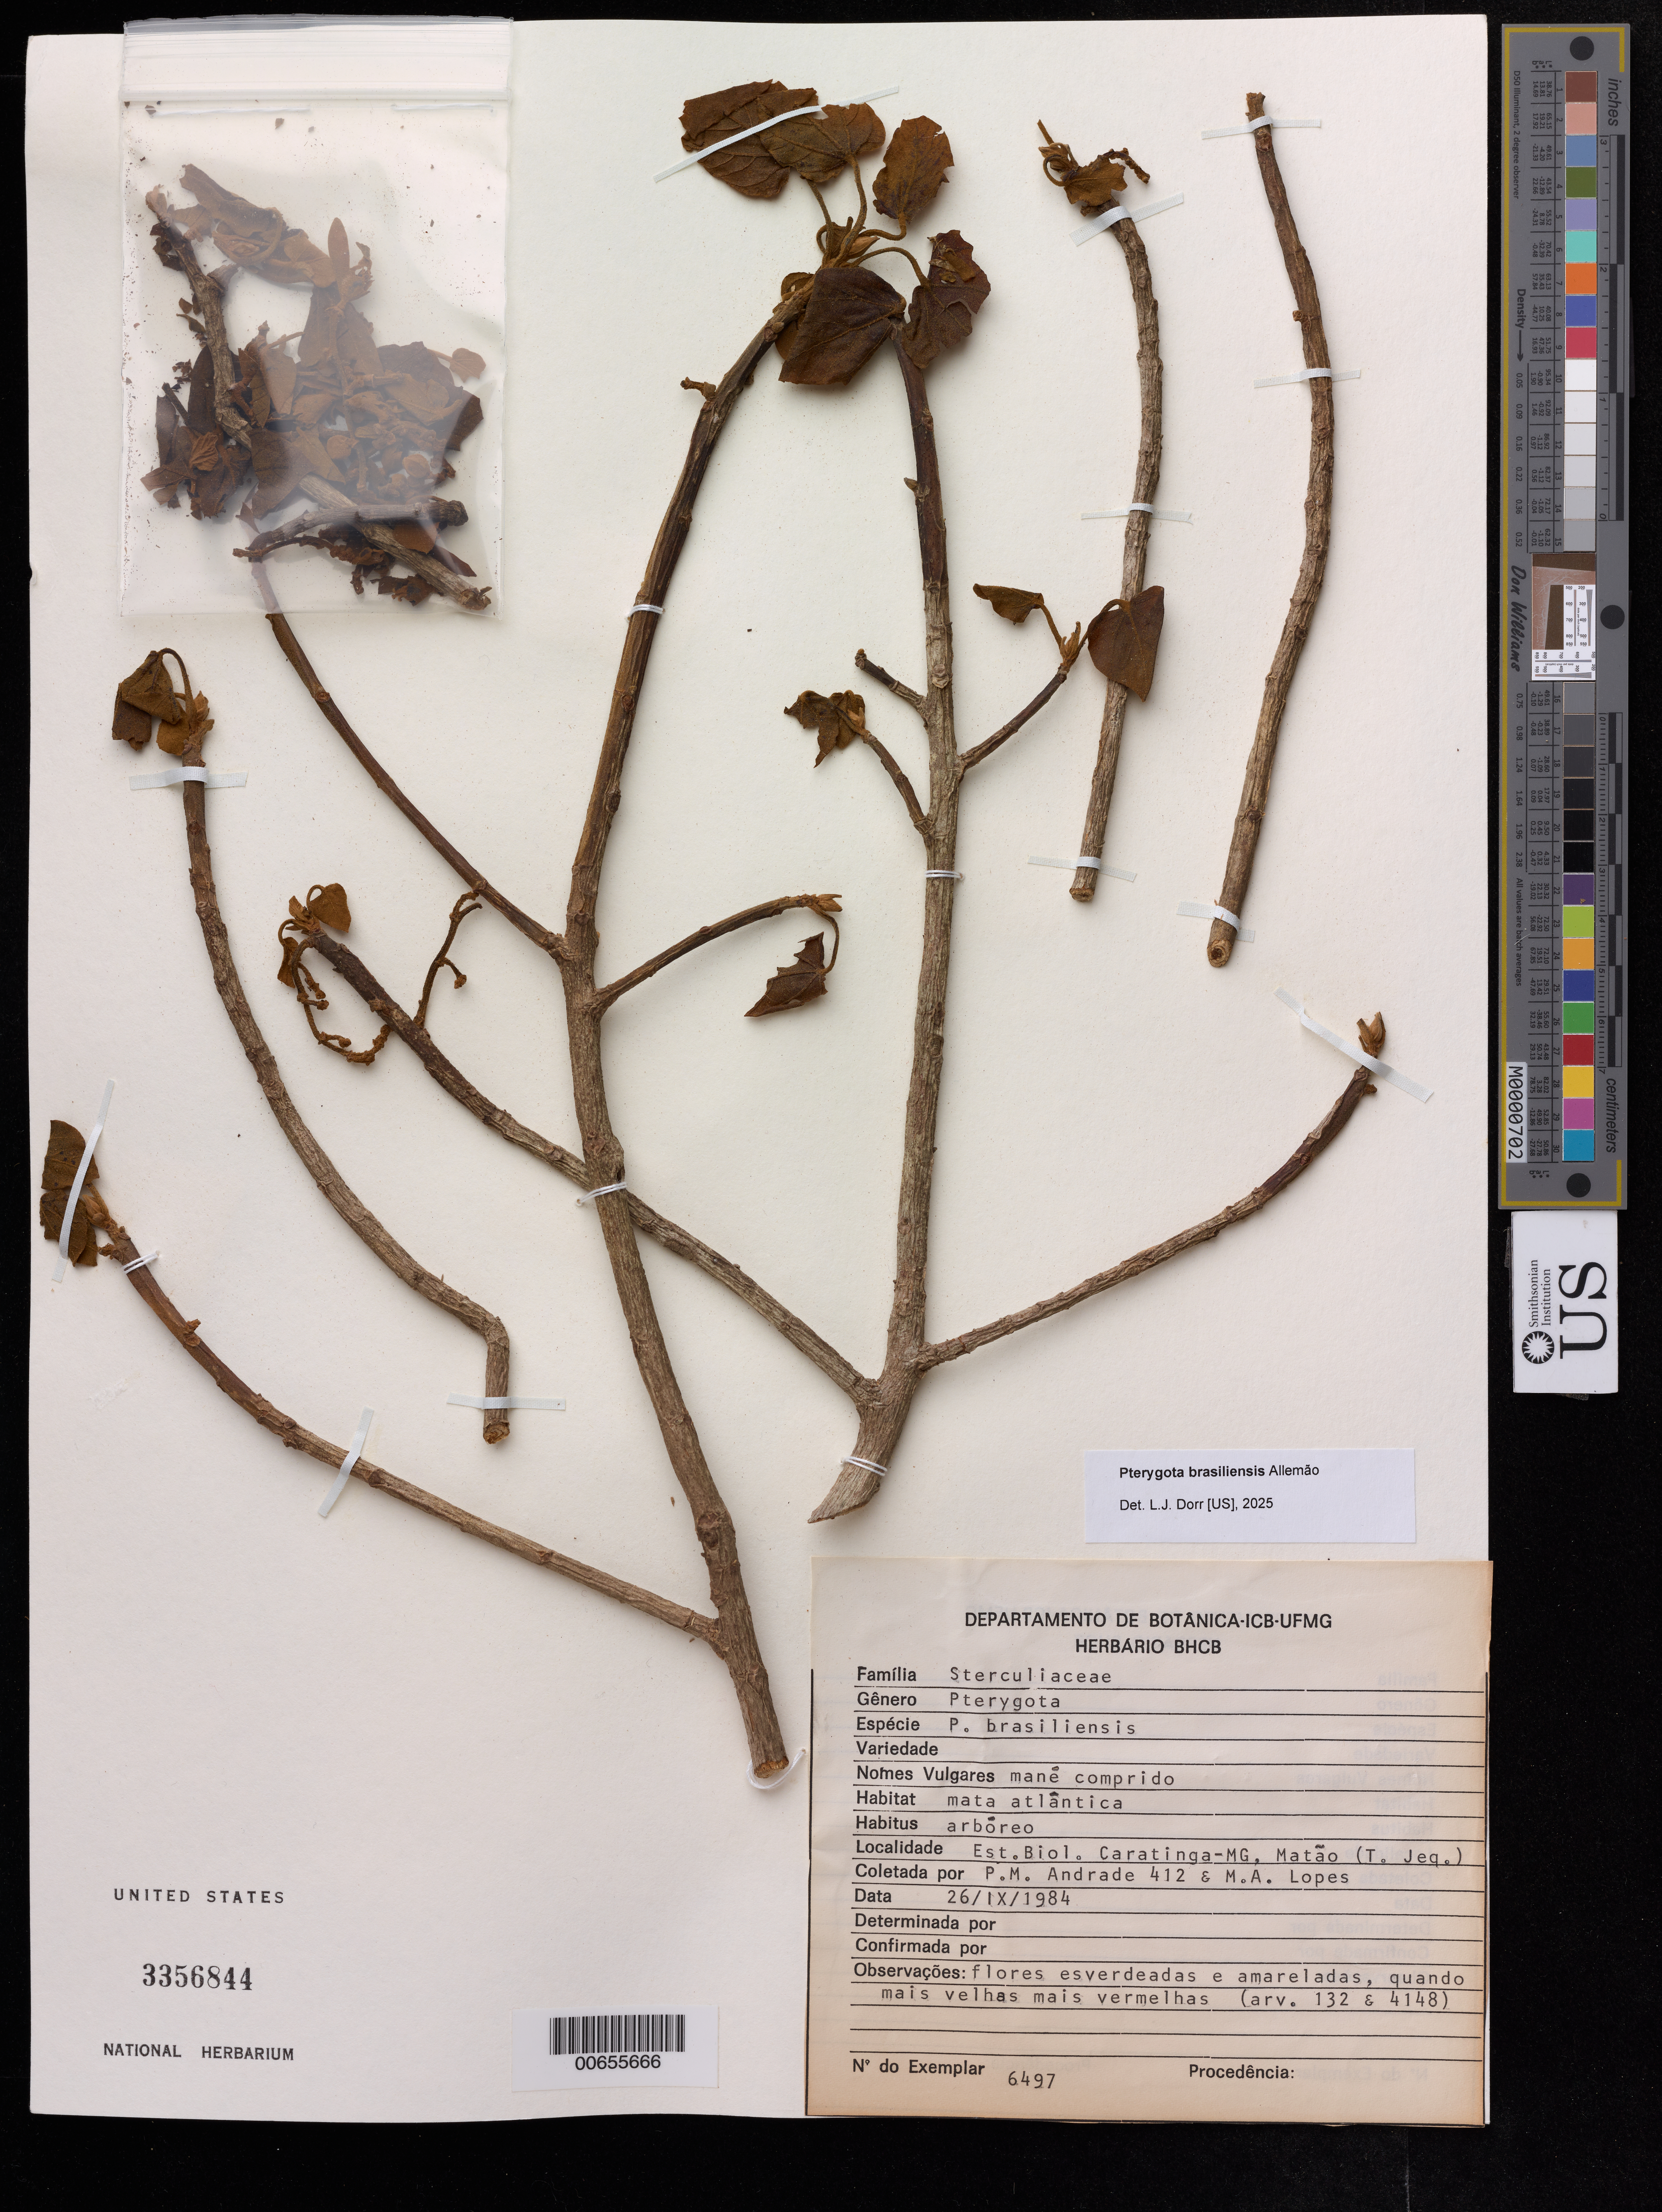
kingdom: Plantae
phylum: Tracheophyta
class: Magnoliopsida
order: Malvales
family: Malvaceae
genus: Pterygota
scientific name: Pterygota brasiliensis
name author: Allemão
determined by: Dorr, Laurence J., Curator (BOT), Smithsonian Institution - National Museum of Natural History (UNITED STATES)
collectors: P. M. Andrade & M. Lopes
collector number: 6497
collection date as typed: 26 Sep 1984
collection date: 1984-09-26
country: Brazil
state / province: Minas Gerais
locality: Est. Biol. Caratinga-MG, Matao (T. Jeq.)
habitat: Mata altlântica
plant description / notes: Common name: Mané comprido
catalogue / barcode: US 3356844